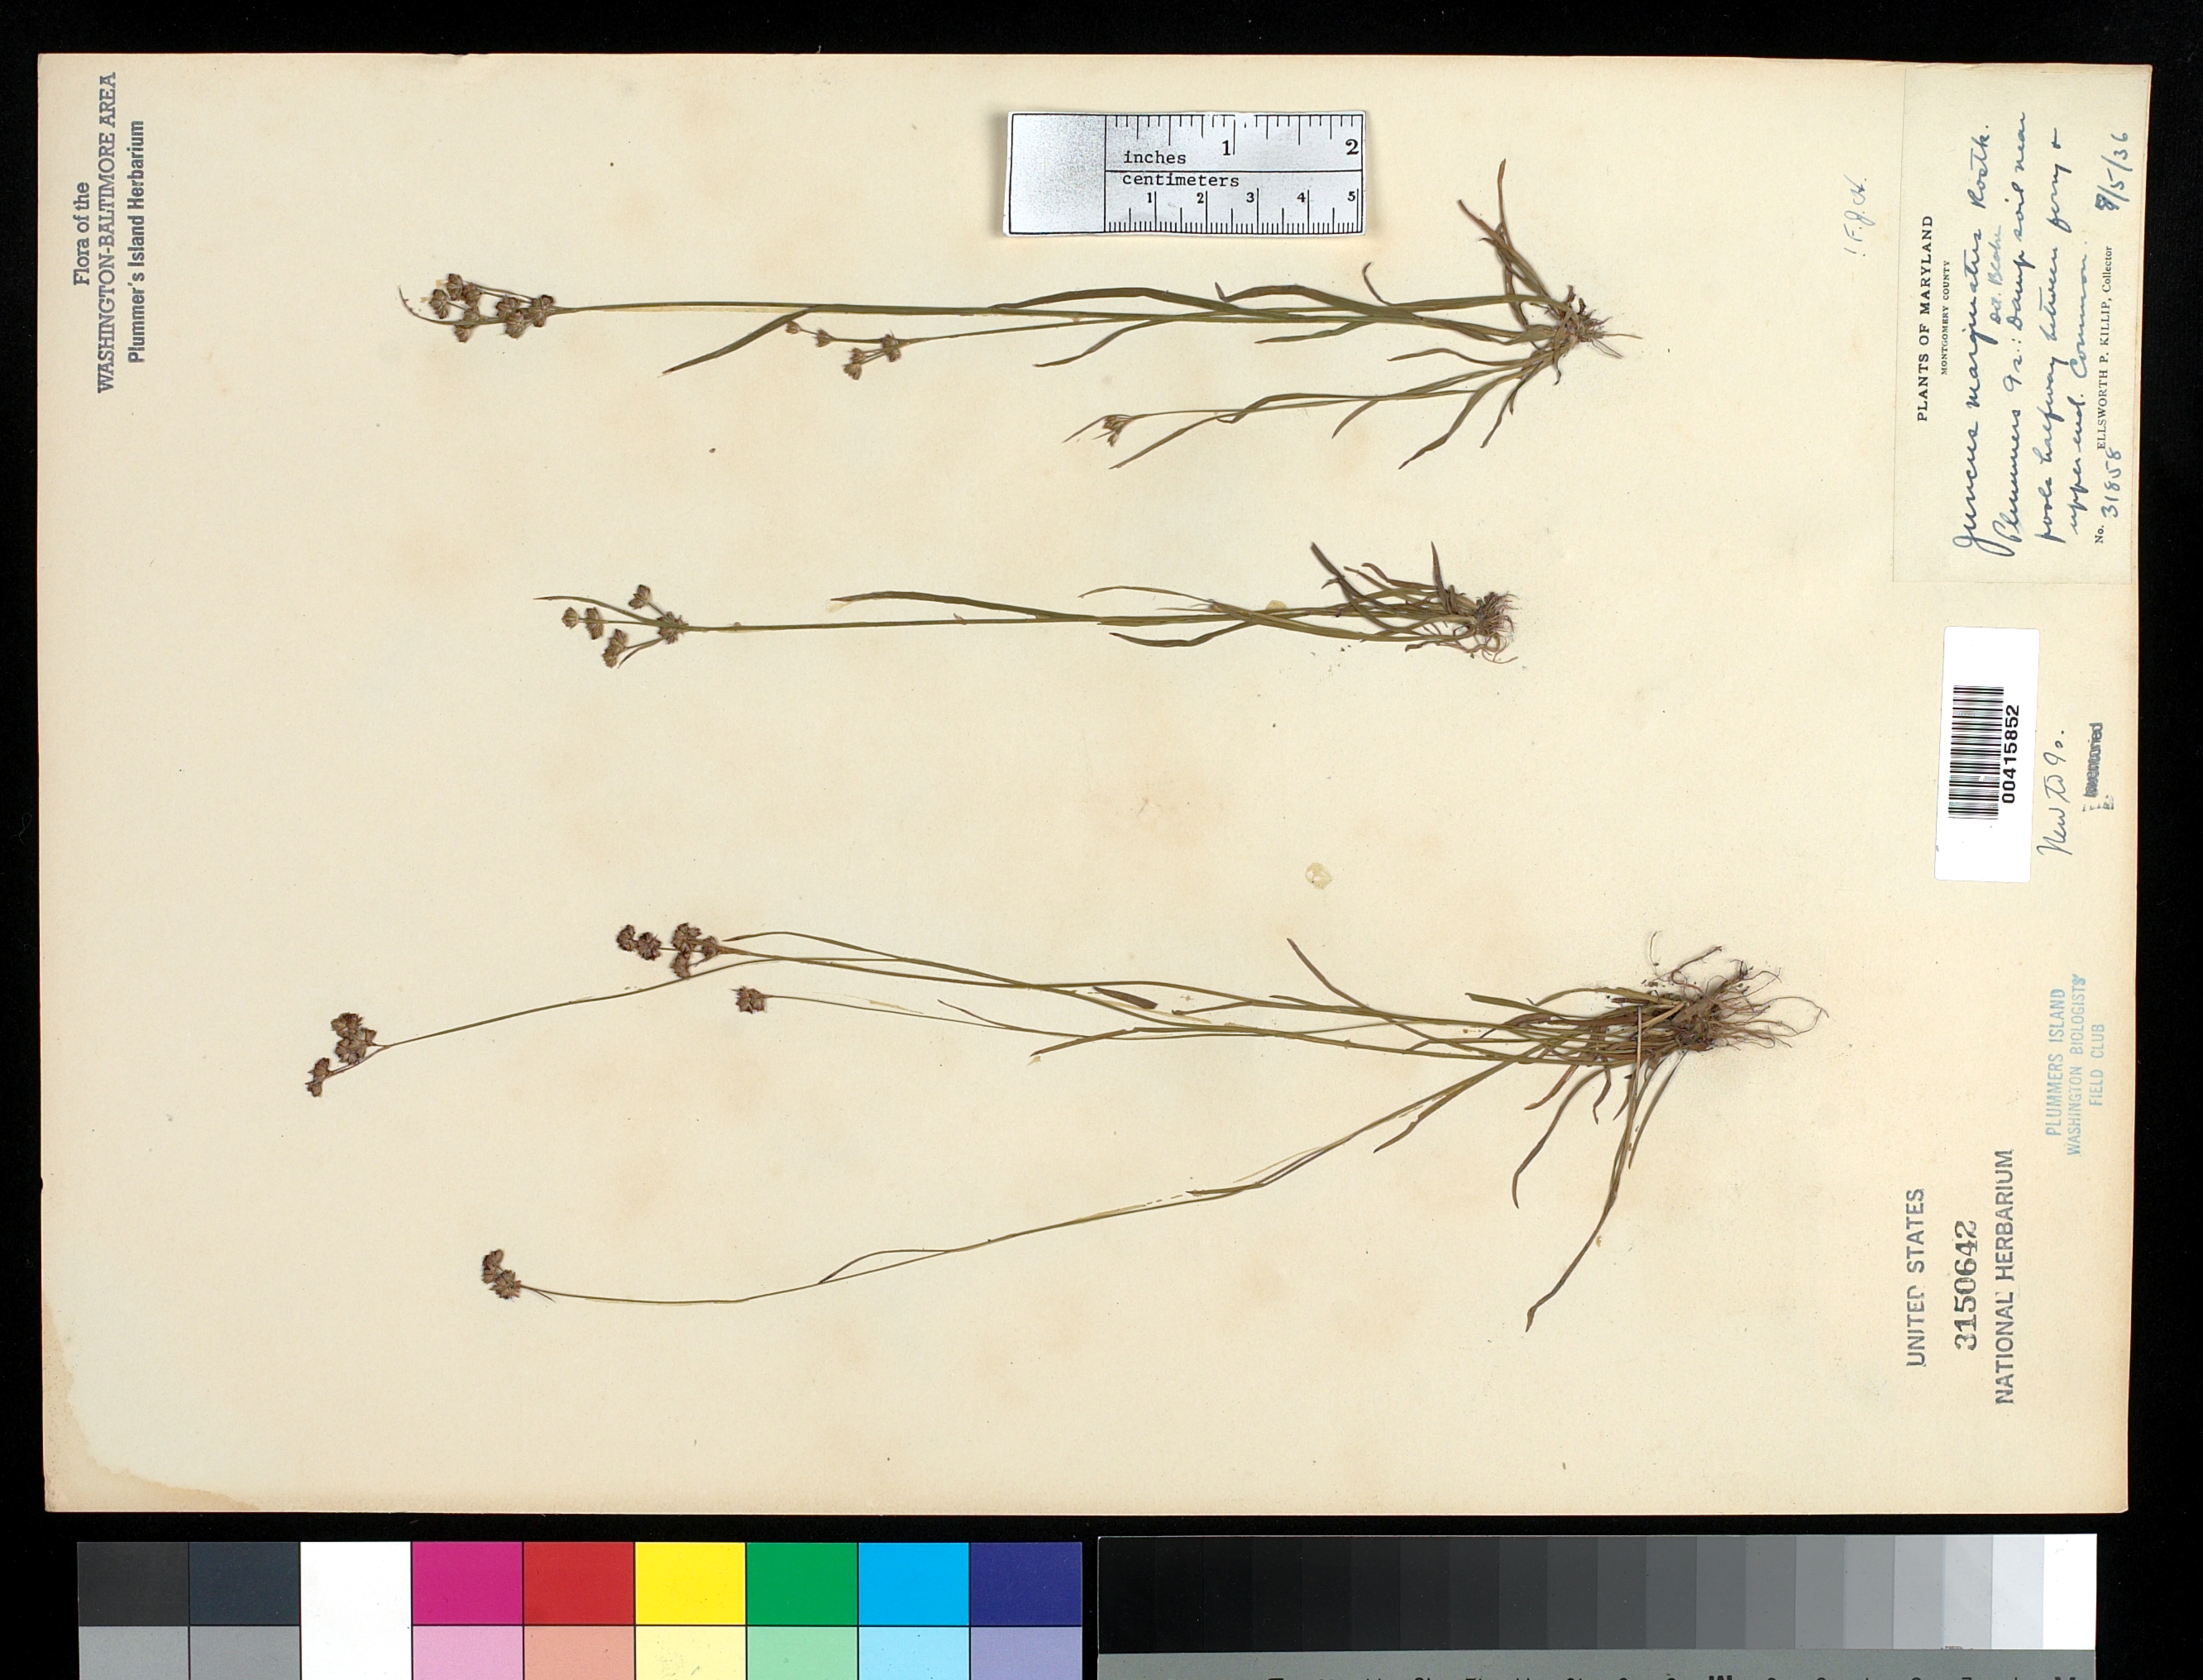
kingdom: Plantae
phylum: Tracheophyta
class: Liliopsida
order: Poales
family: Juncaceae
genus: Juncus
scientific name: Juncus marginatus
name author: Rostk.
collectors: E. P. Killip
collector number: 31858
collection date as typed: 05 Jul 1936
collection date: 1936-07-05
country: United States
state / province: Maryland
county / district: Montgomery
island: Plummers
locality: Plummer's Island; near pools, halfway between Ferry and upper end C. & O. Canal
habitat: Damp soil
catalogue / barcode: US 3150642